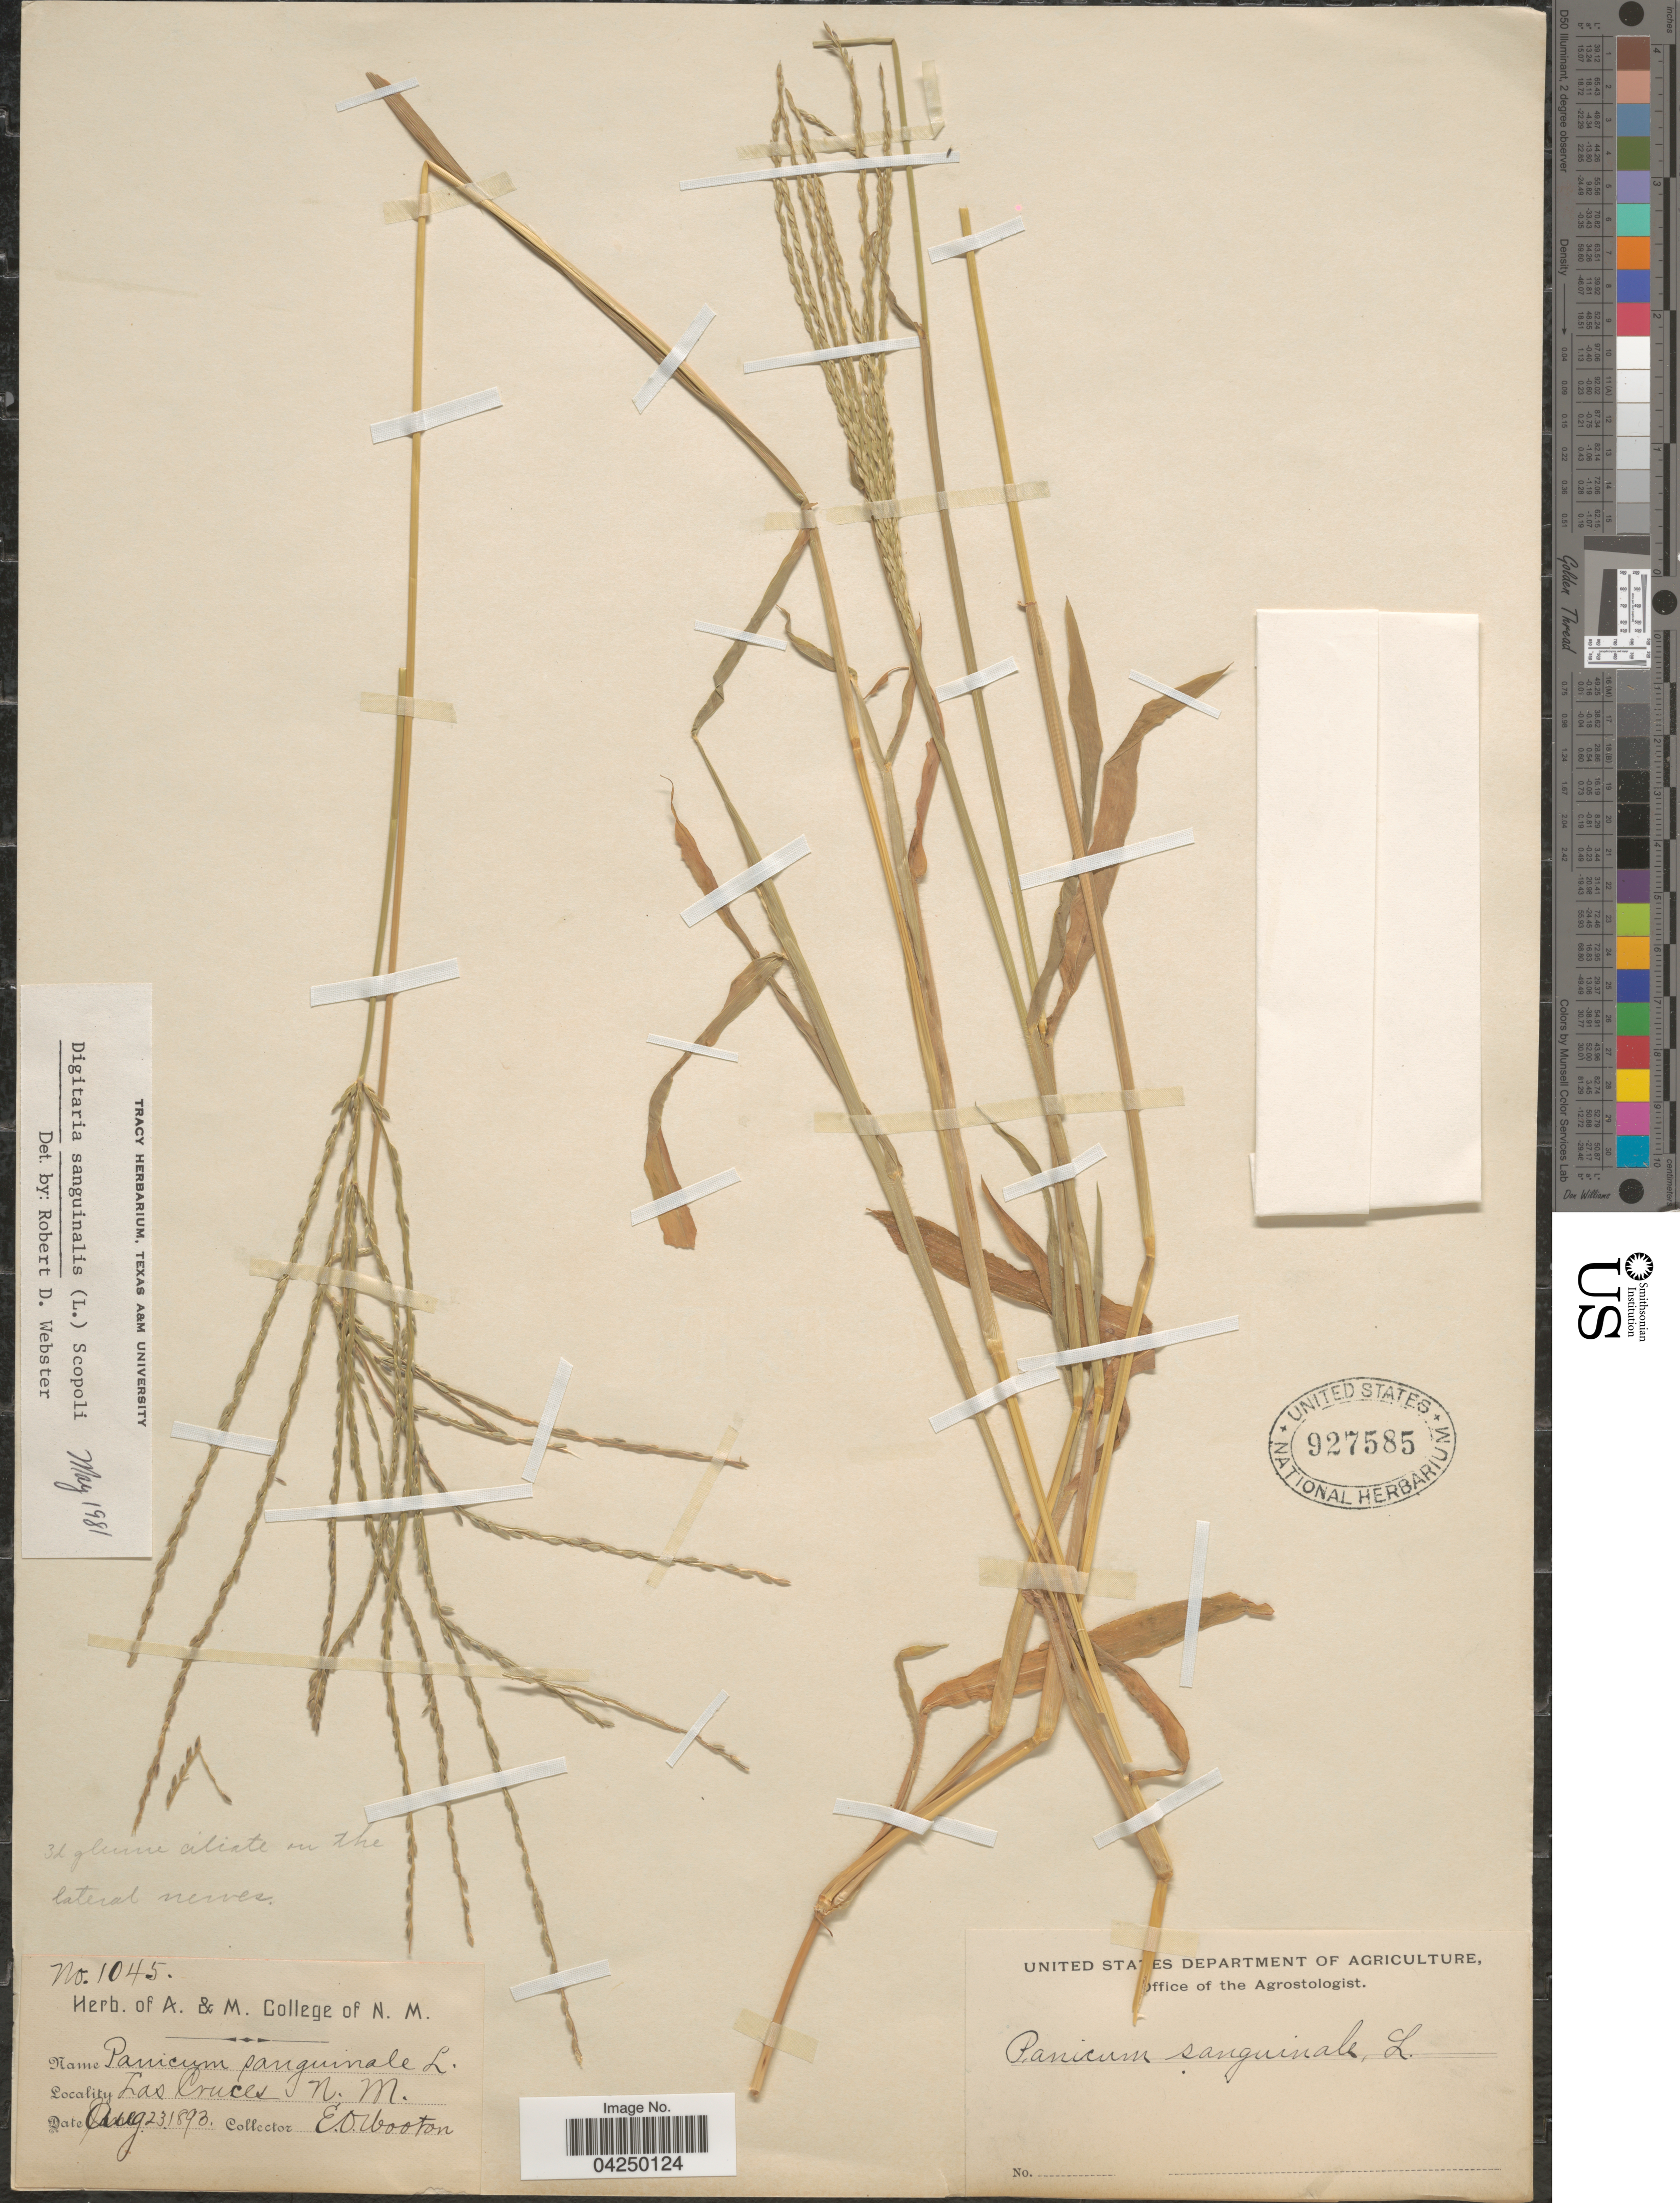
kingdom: Plantae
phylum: Tracheophyta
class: Liliopsida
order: Poales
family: Poaceae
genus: Digitaria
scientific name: Digitaria sanguinalis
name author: (L.) Scop.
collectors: E. O. Wooton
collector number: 1045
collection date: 1893-08-23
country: United States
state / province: New Mexico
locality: Las Cruces.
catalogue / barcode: US 927585